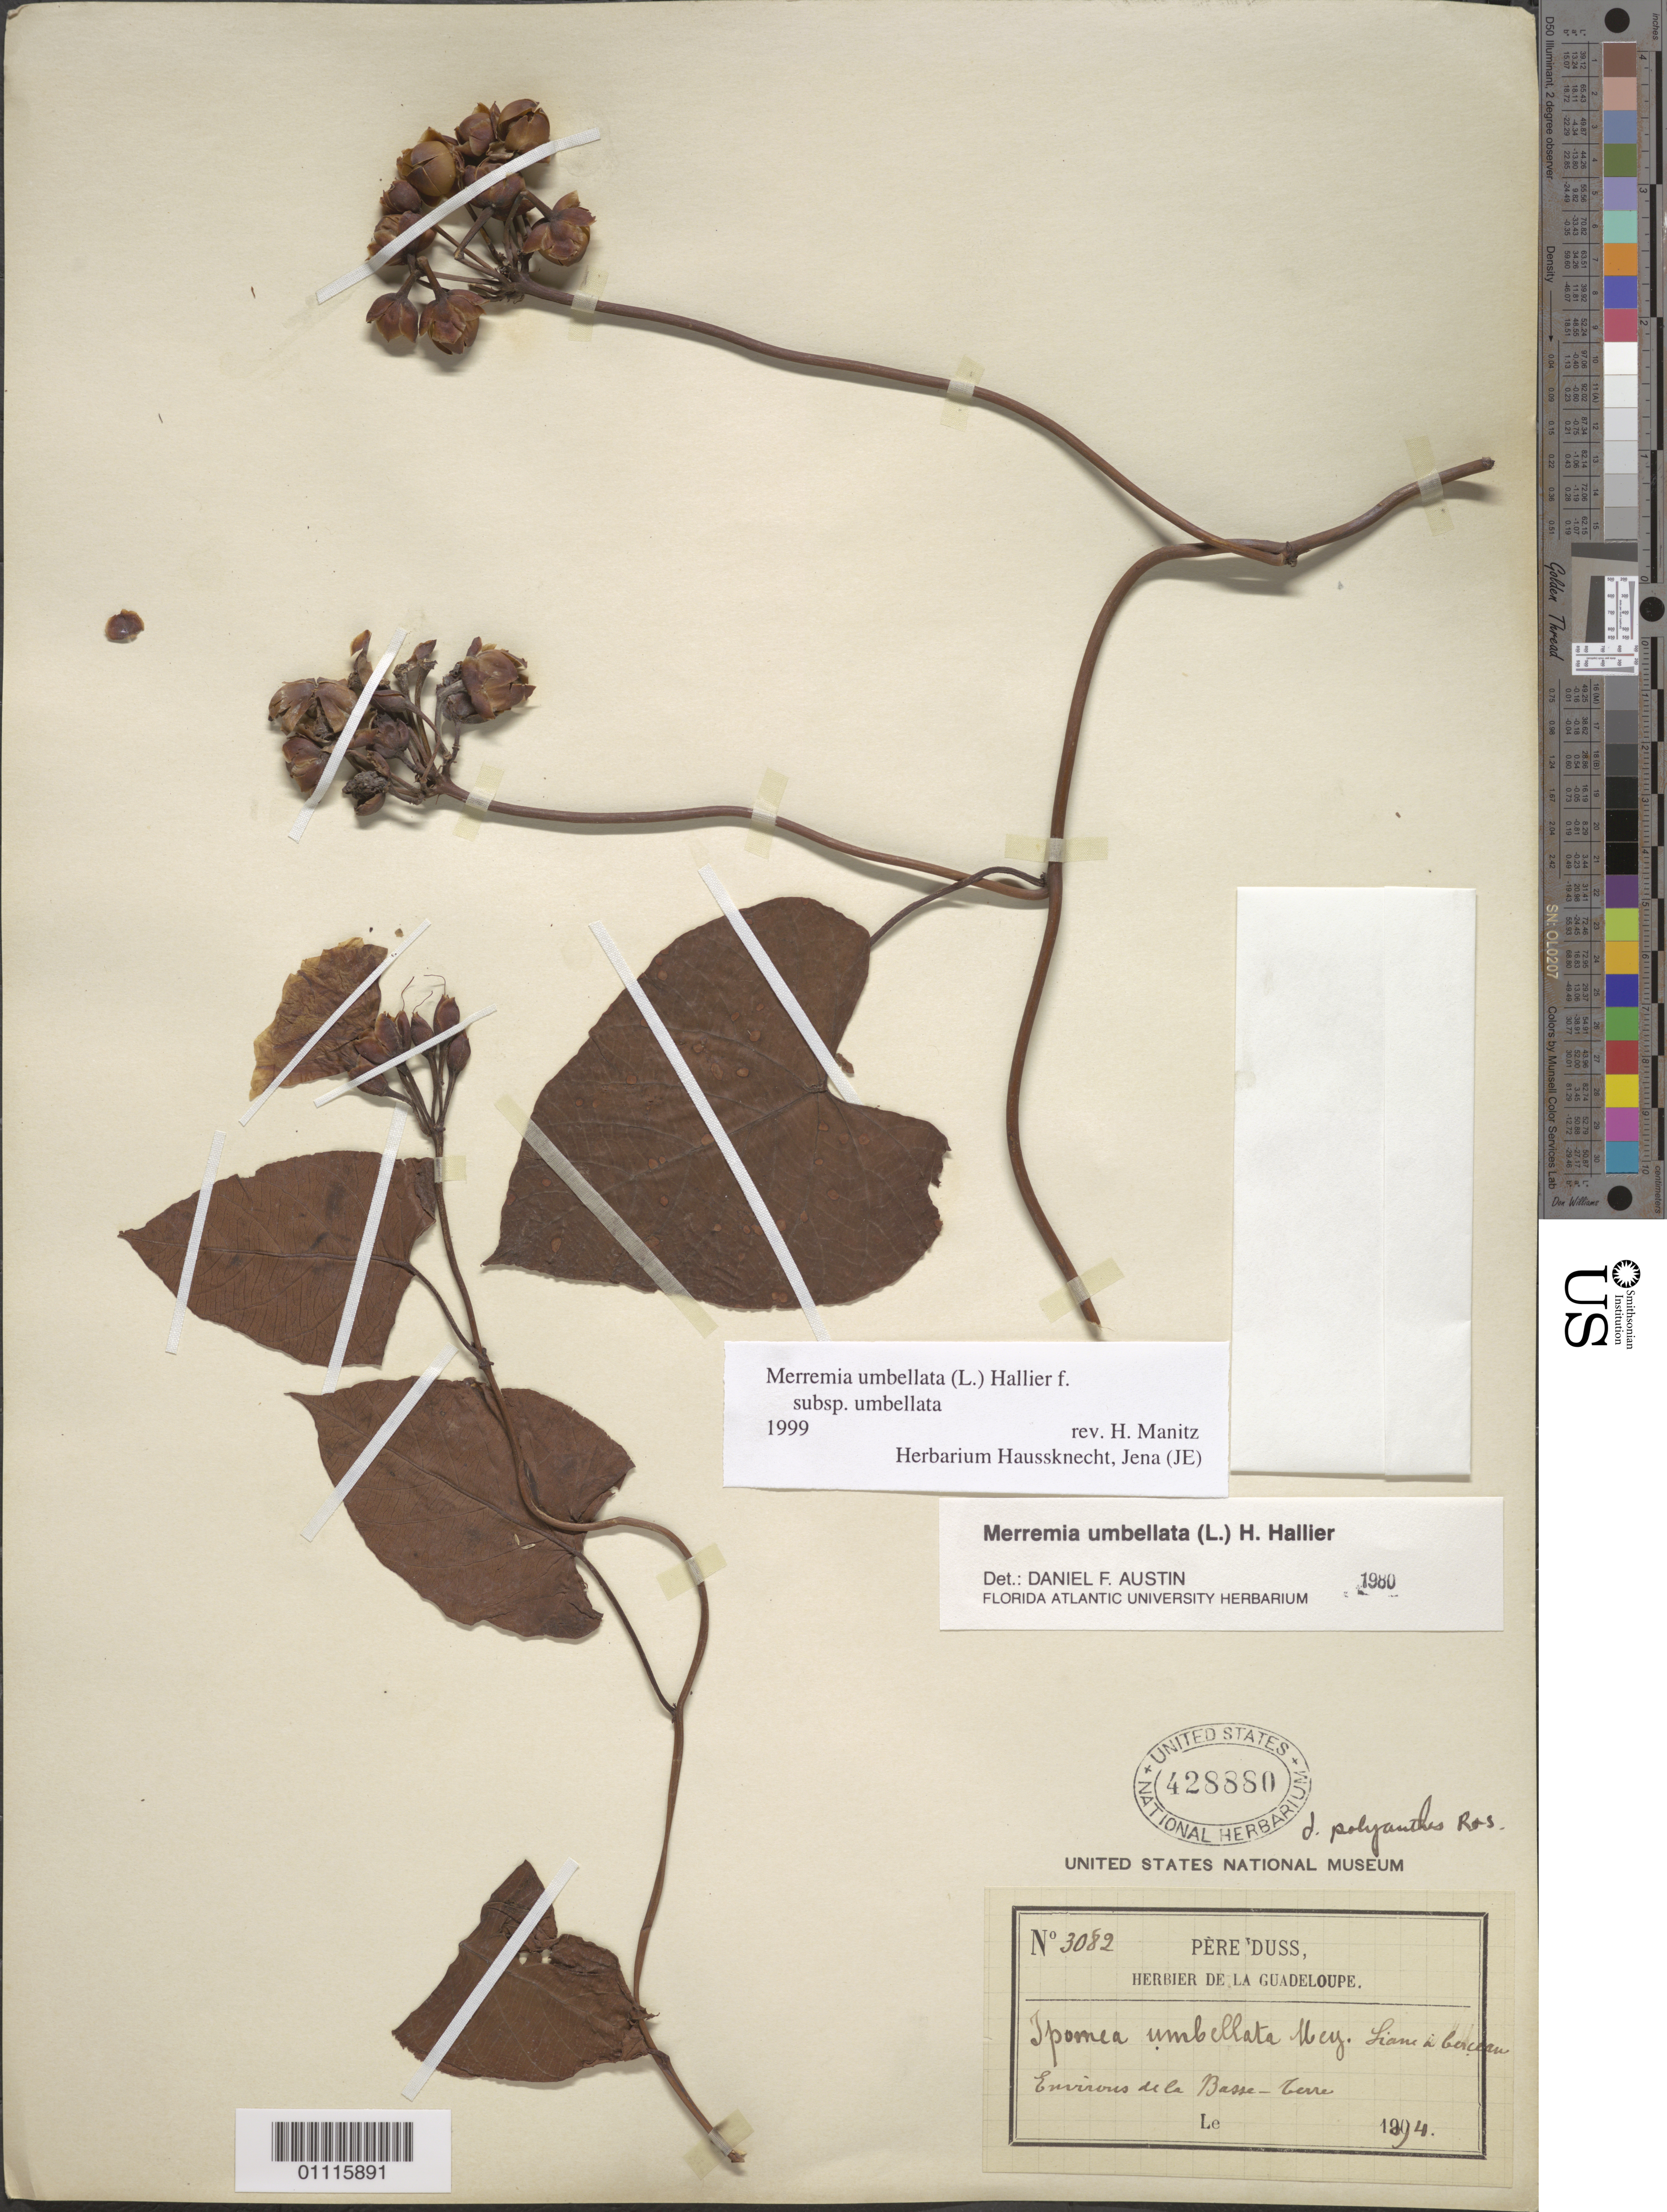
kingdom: Plantae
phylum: Tracheophyta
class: Magnoliopsida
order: Solanales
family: Convolvulaceae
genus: Camonea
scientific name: Camonea umbellata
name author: (L.) A. R. Simões & Staples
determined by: Strong, Mark T., (BOT), Smithsonian Institution - National Museum of Natural History (UNITED STATES)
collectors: Père Duss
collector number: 3082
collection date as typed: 1894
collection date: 1894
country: Guadeloupe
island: Basse Terre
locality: Environs de la Basse-Terre.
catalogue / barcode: US 428880